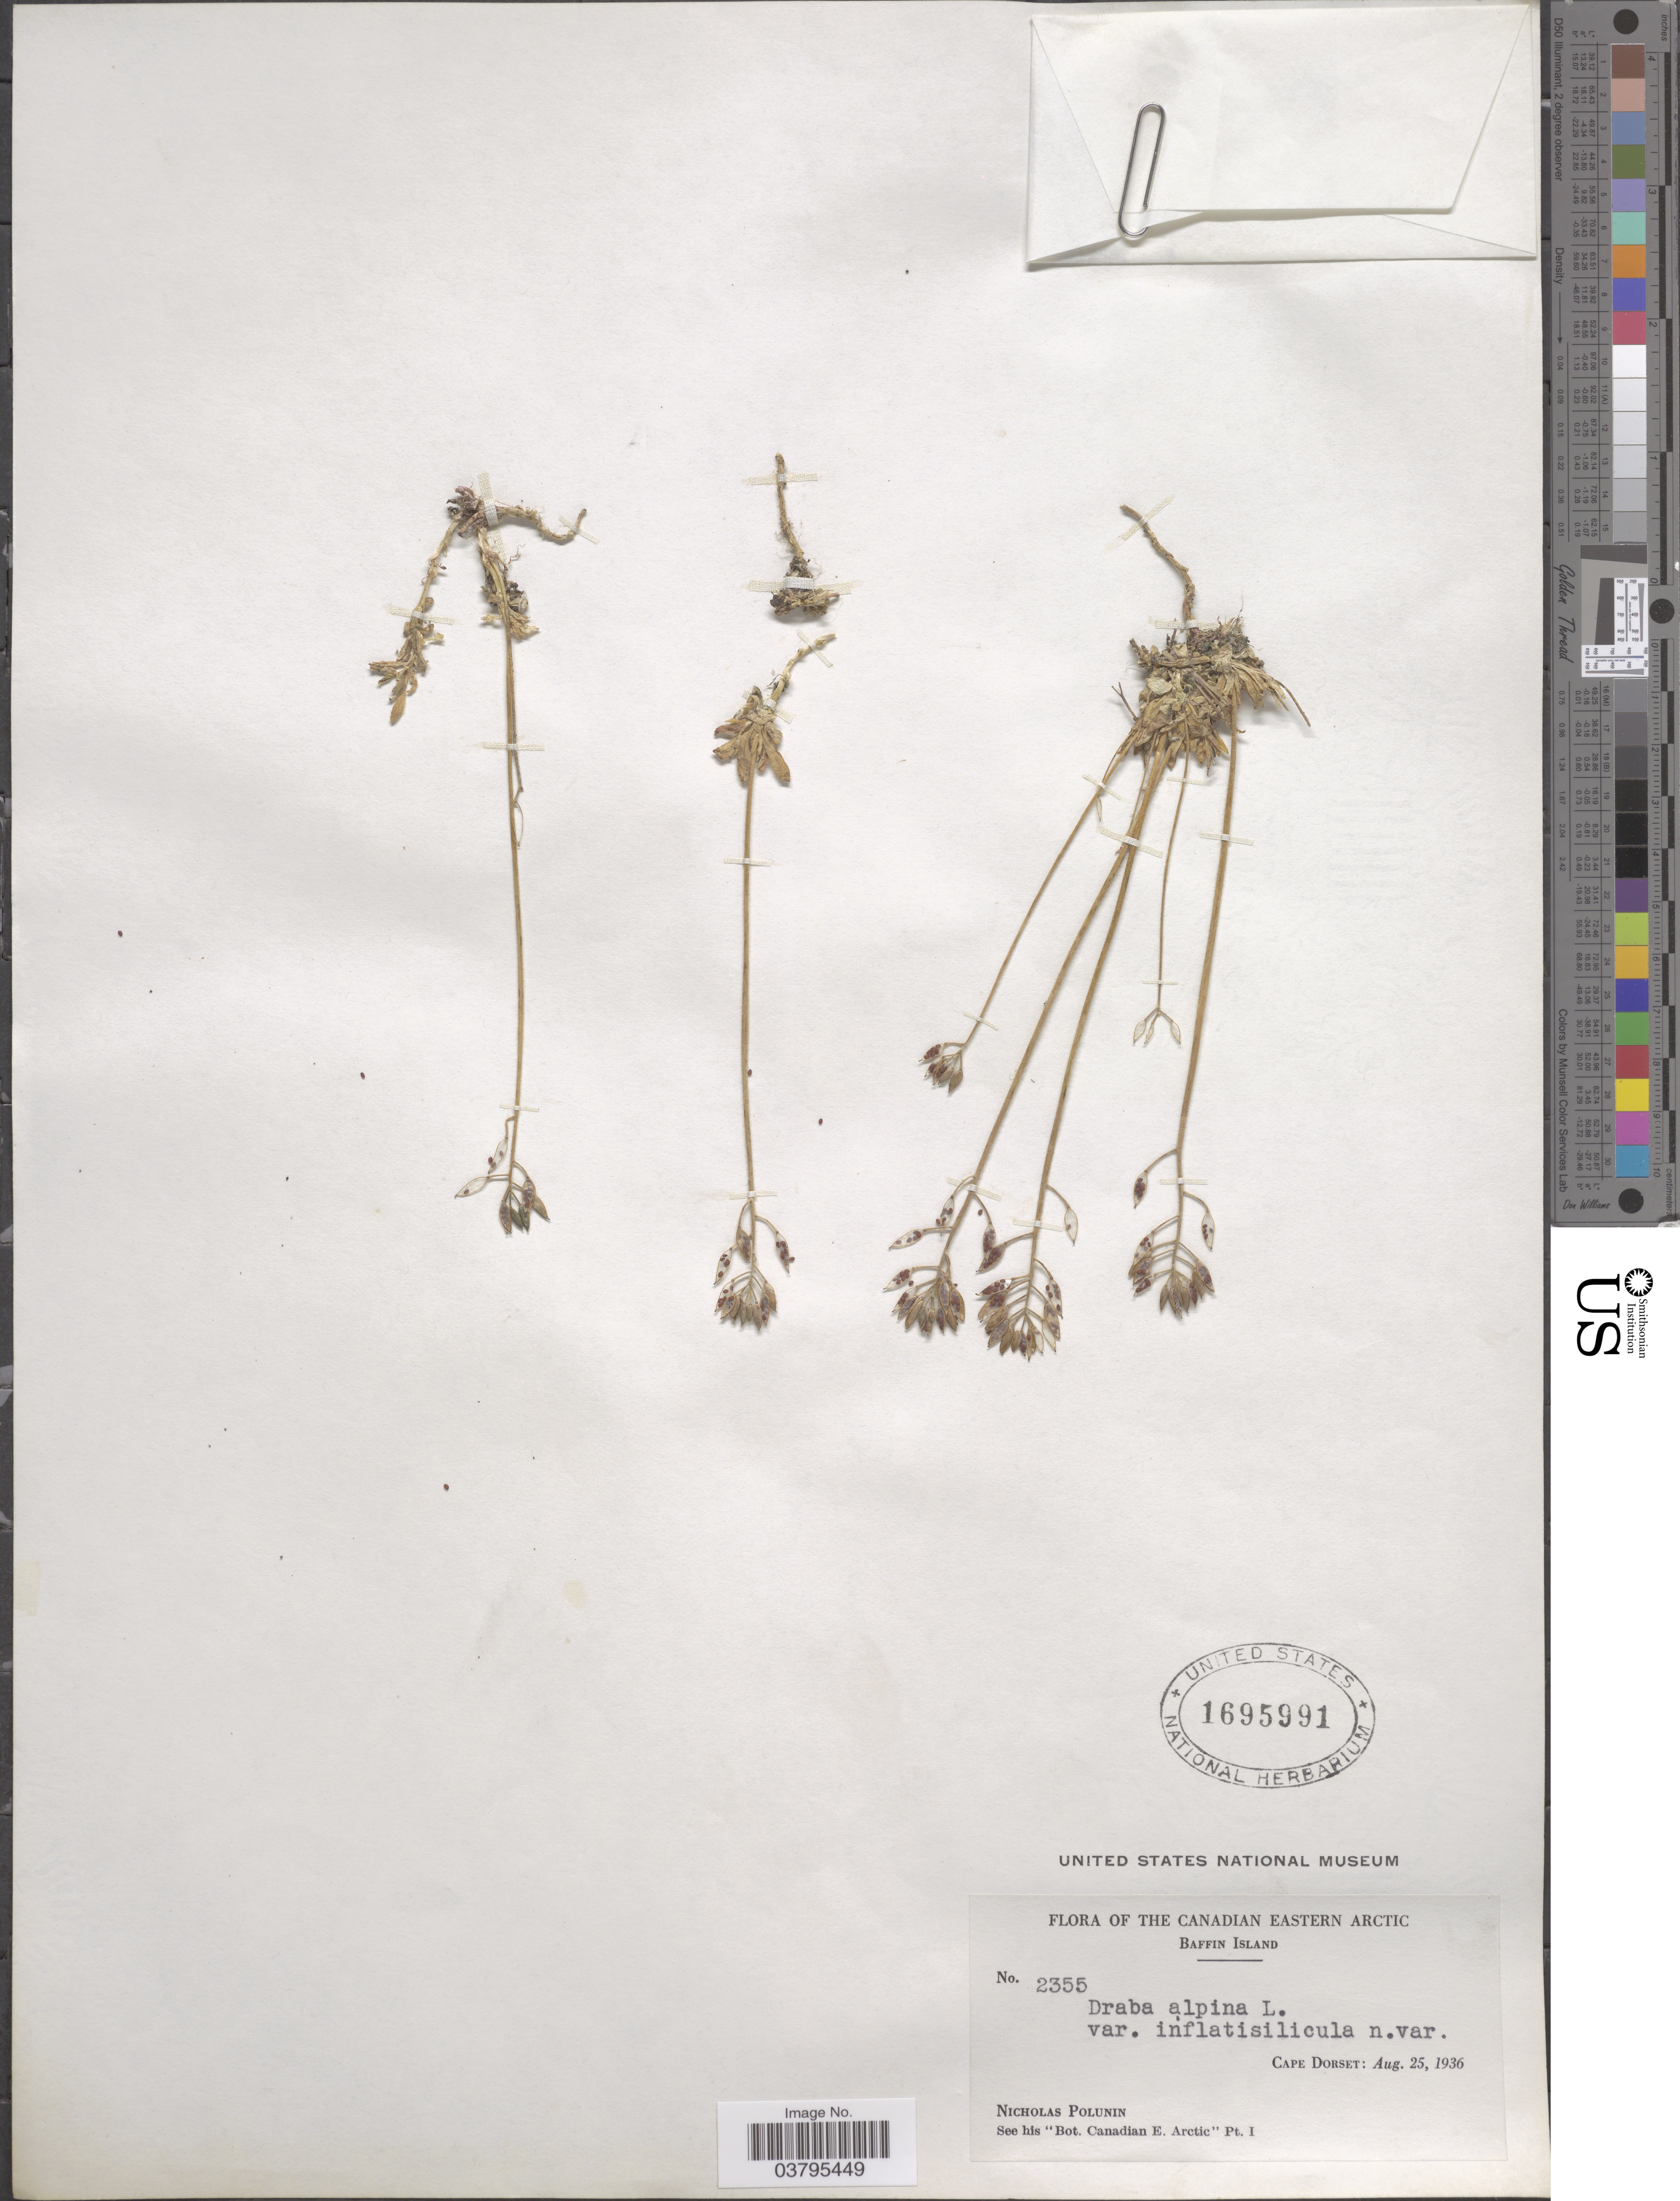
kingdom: Plantae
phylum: Tracheophyta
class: Magnoliopsida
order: Brassicales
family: Brassicaceae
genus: Draba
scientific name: Draba alpina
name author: L.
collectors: N. V. Polunin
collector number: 2355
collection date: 1936-08-25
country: Canada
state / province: Nunavut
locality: The Canadian Eastern Arctic. Baffin Island. Cape Dorset.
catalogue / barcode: US 1695991